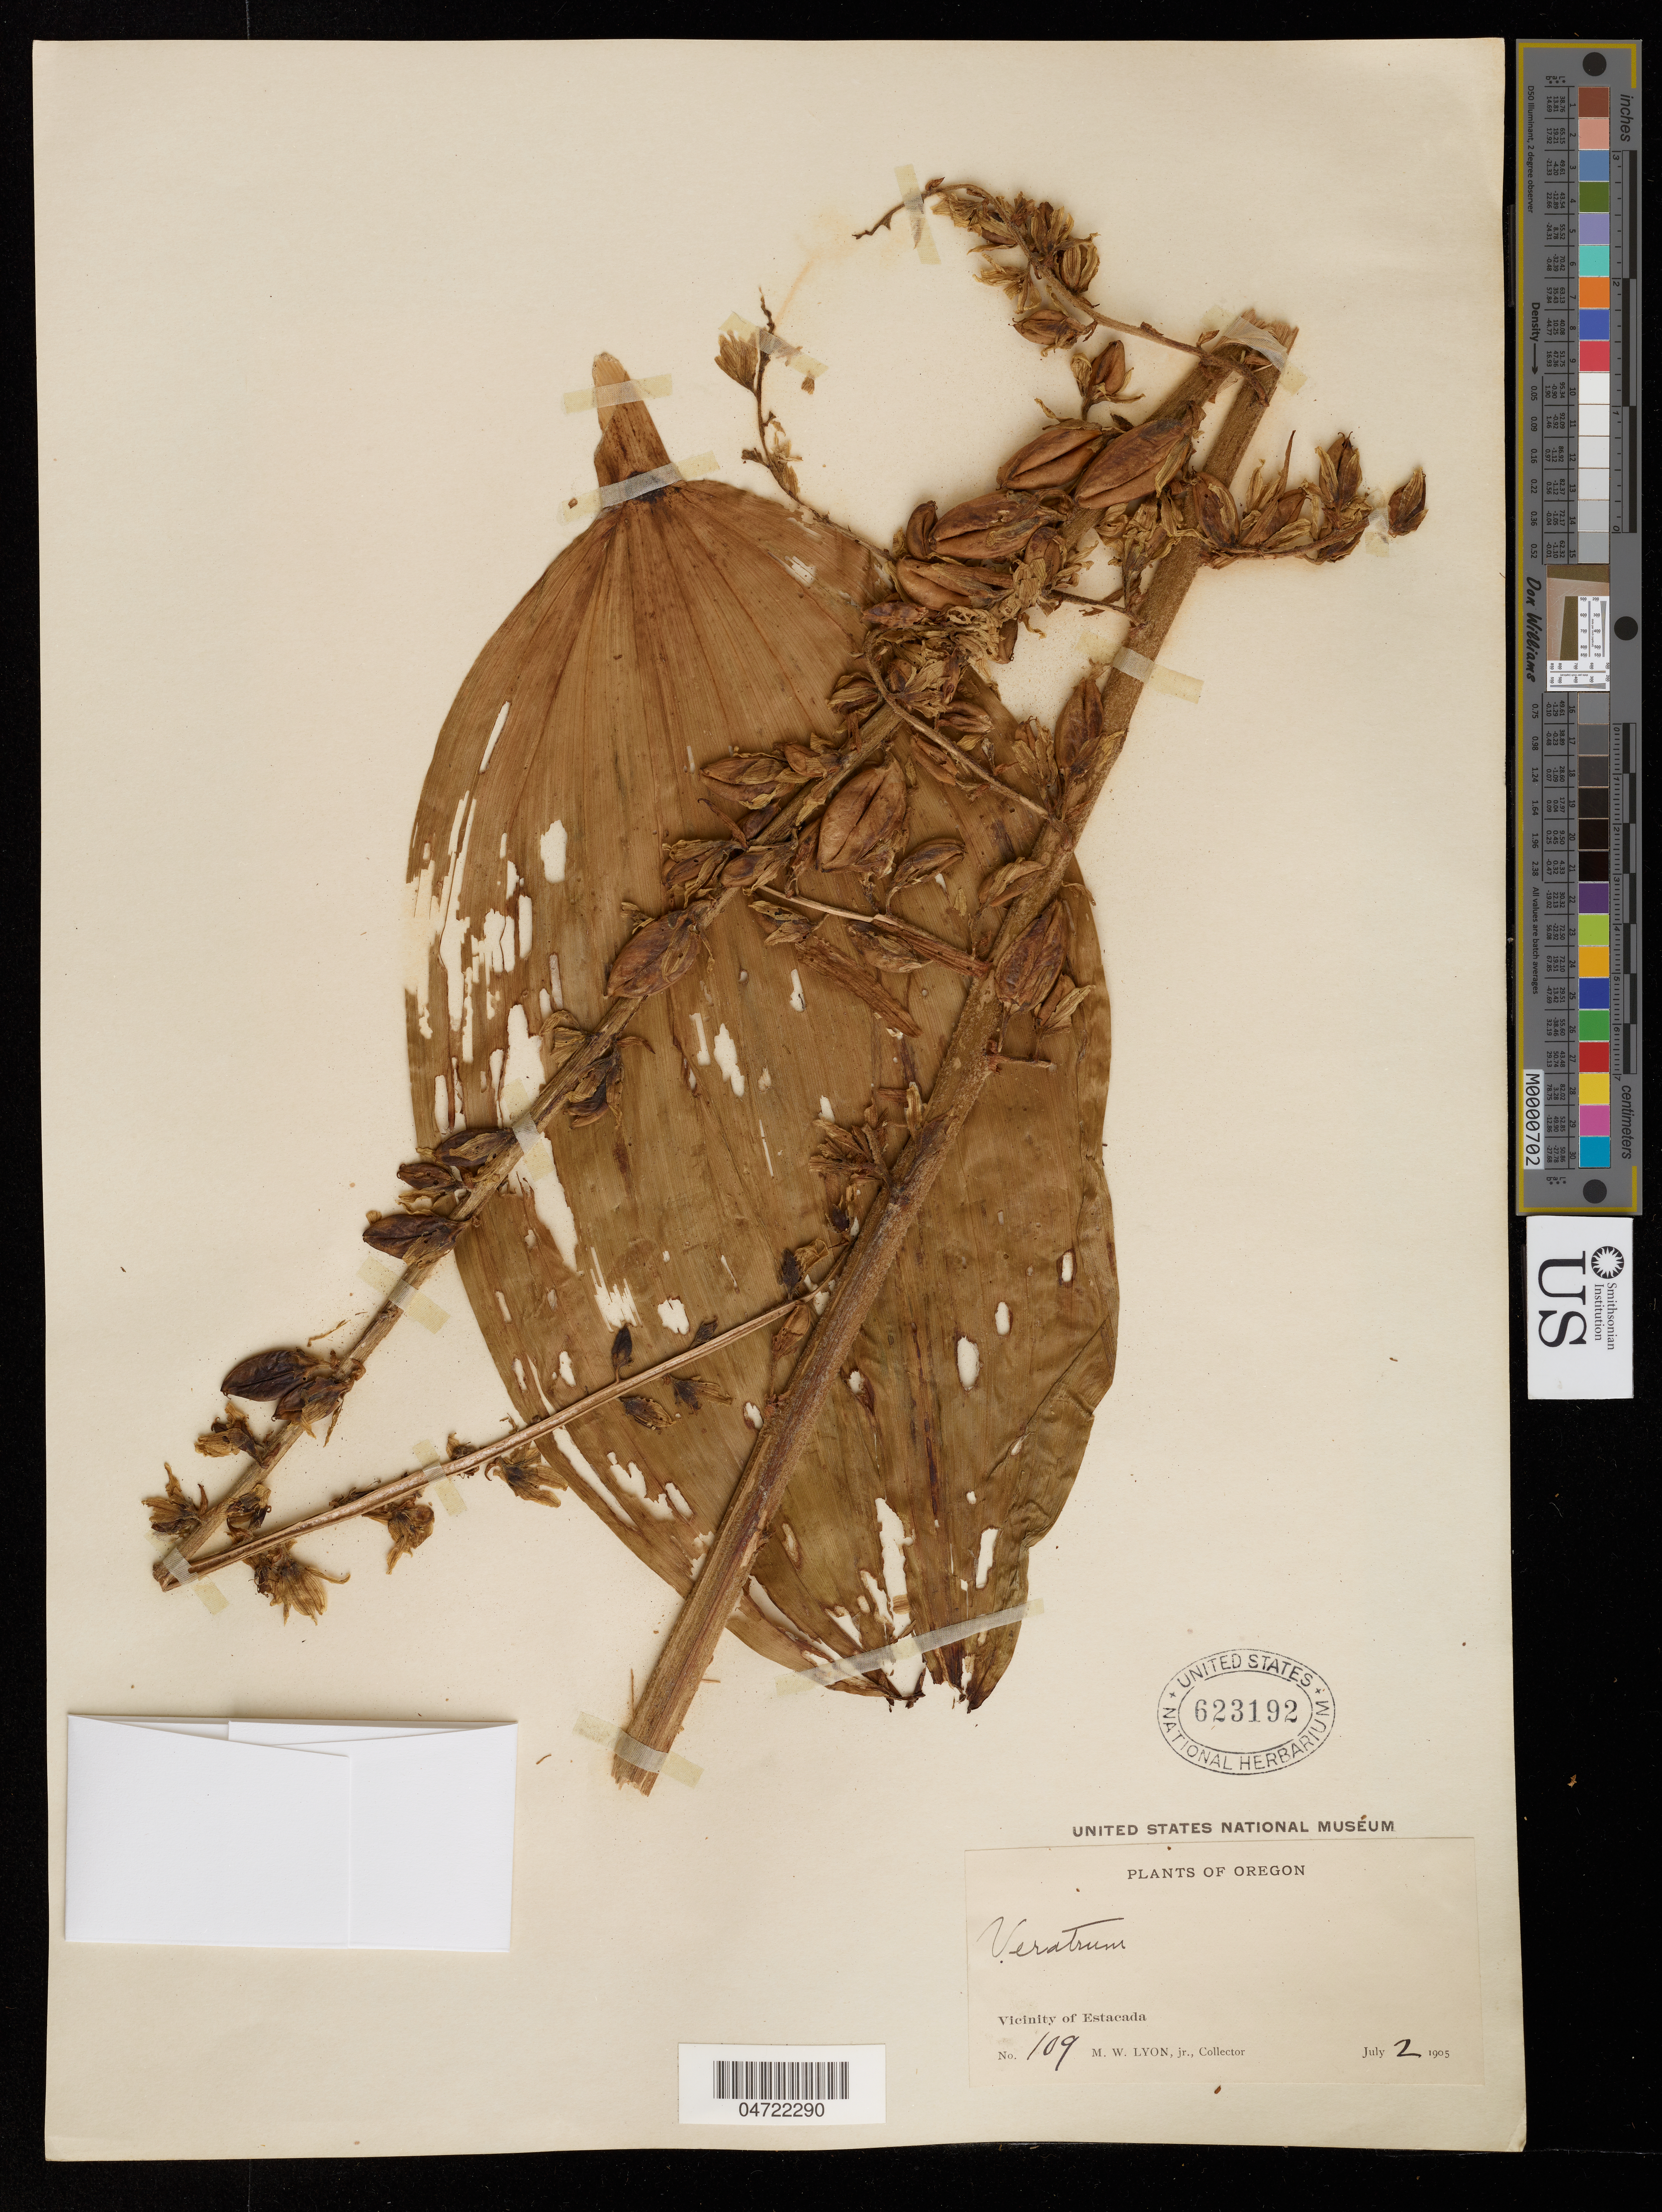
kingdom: Plantae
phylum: Tracheophyta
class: Liliopsida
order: Liliales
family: Melanthiaceae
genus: Veratrum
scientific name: Veratrum sp.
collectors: M. W. Lyon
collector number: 109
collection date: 1905-07-02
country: United States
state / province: Oregon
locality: Estacada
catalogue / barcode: US 623192